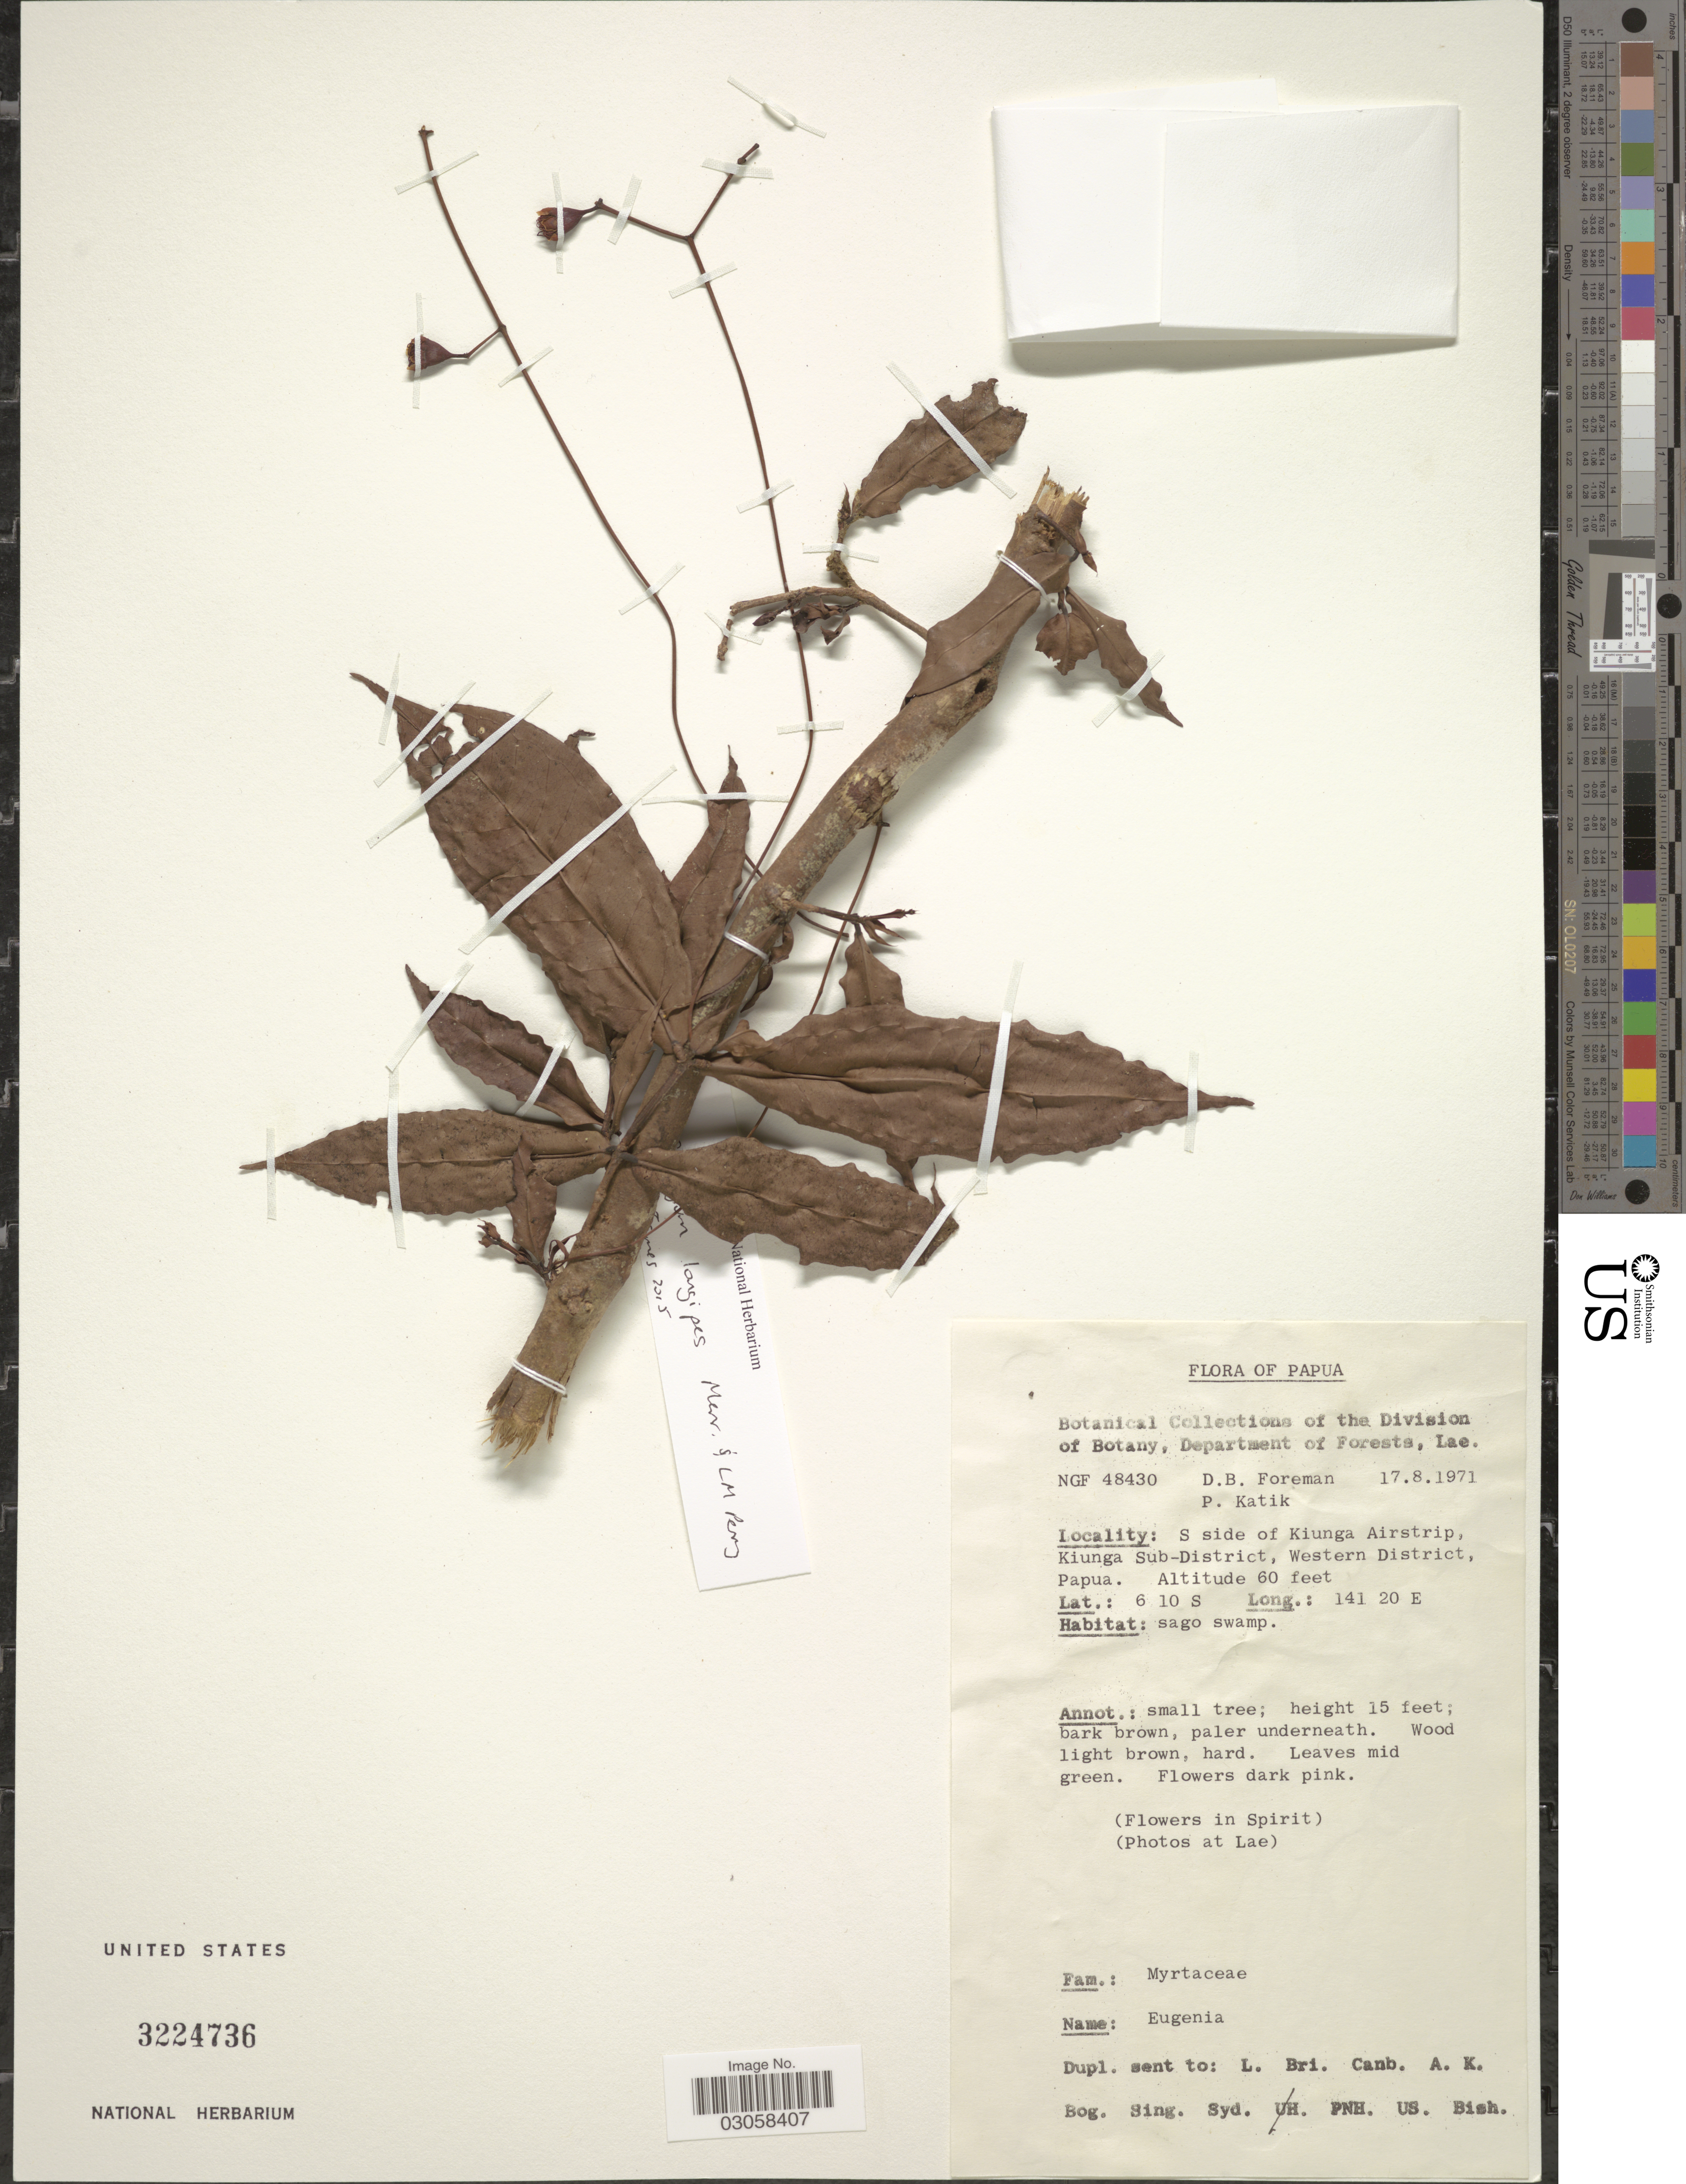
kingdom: Plantae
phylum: Tracheophyta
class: Magnoliopsida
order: Myrtales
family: Myrtaceae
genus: Syzygium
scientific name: Syzygium longipes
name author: (Diels) Merr. & L.M. Perry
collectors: D. Foreman & P. Katik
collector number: NGF 48430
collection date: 1971-08-17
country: Papua New Guinea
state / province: Manus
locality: Papua. S side of Kiunga Airstrip, Kiunga Sub-District, Western District, Papua.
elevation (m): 18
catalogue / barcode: US 3224736